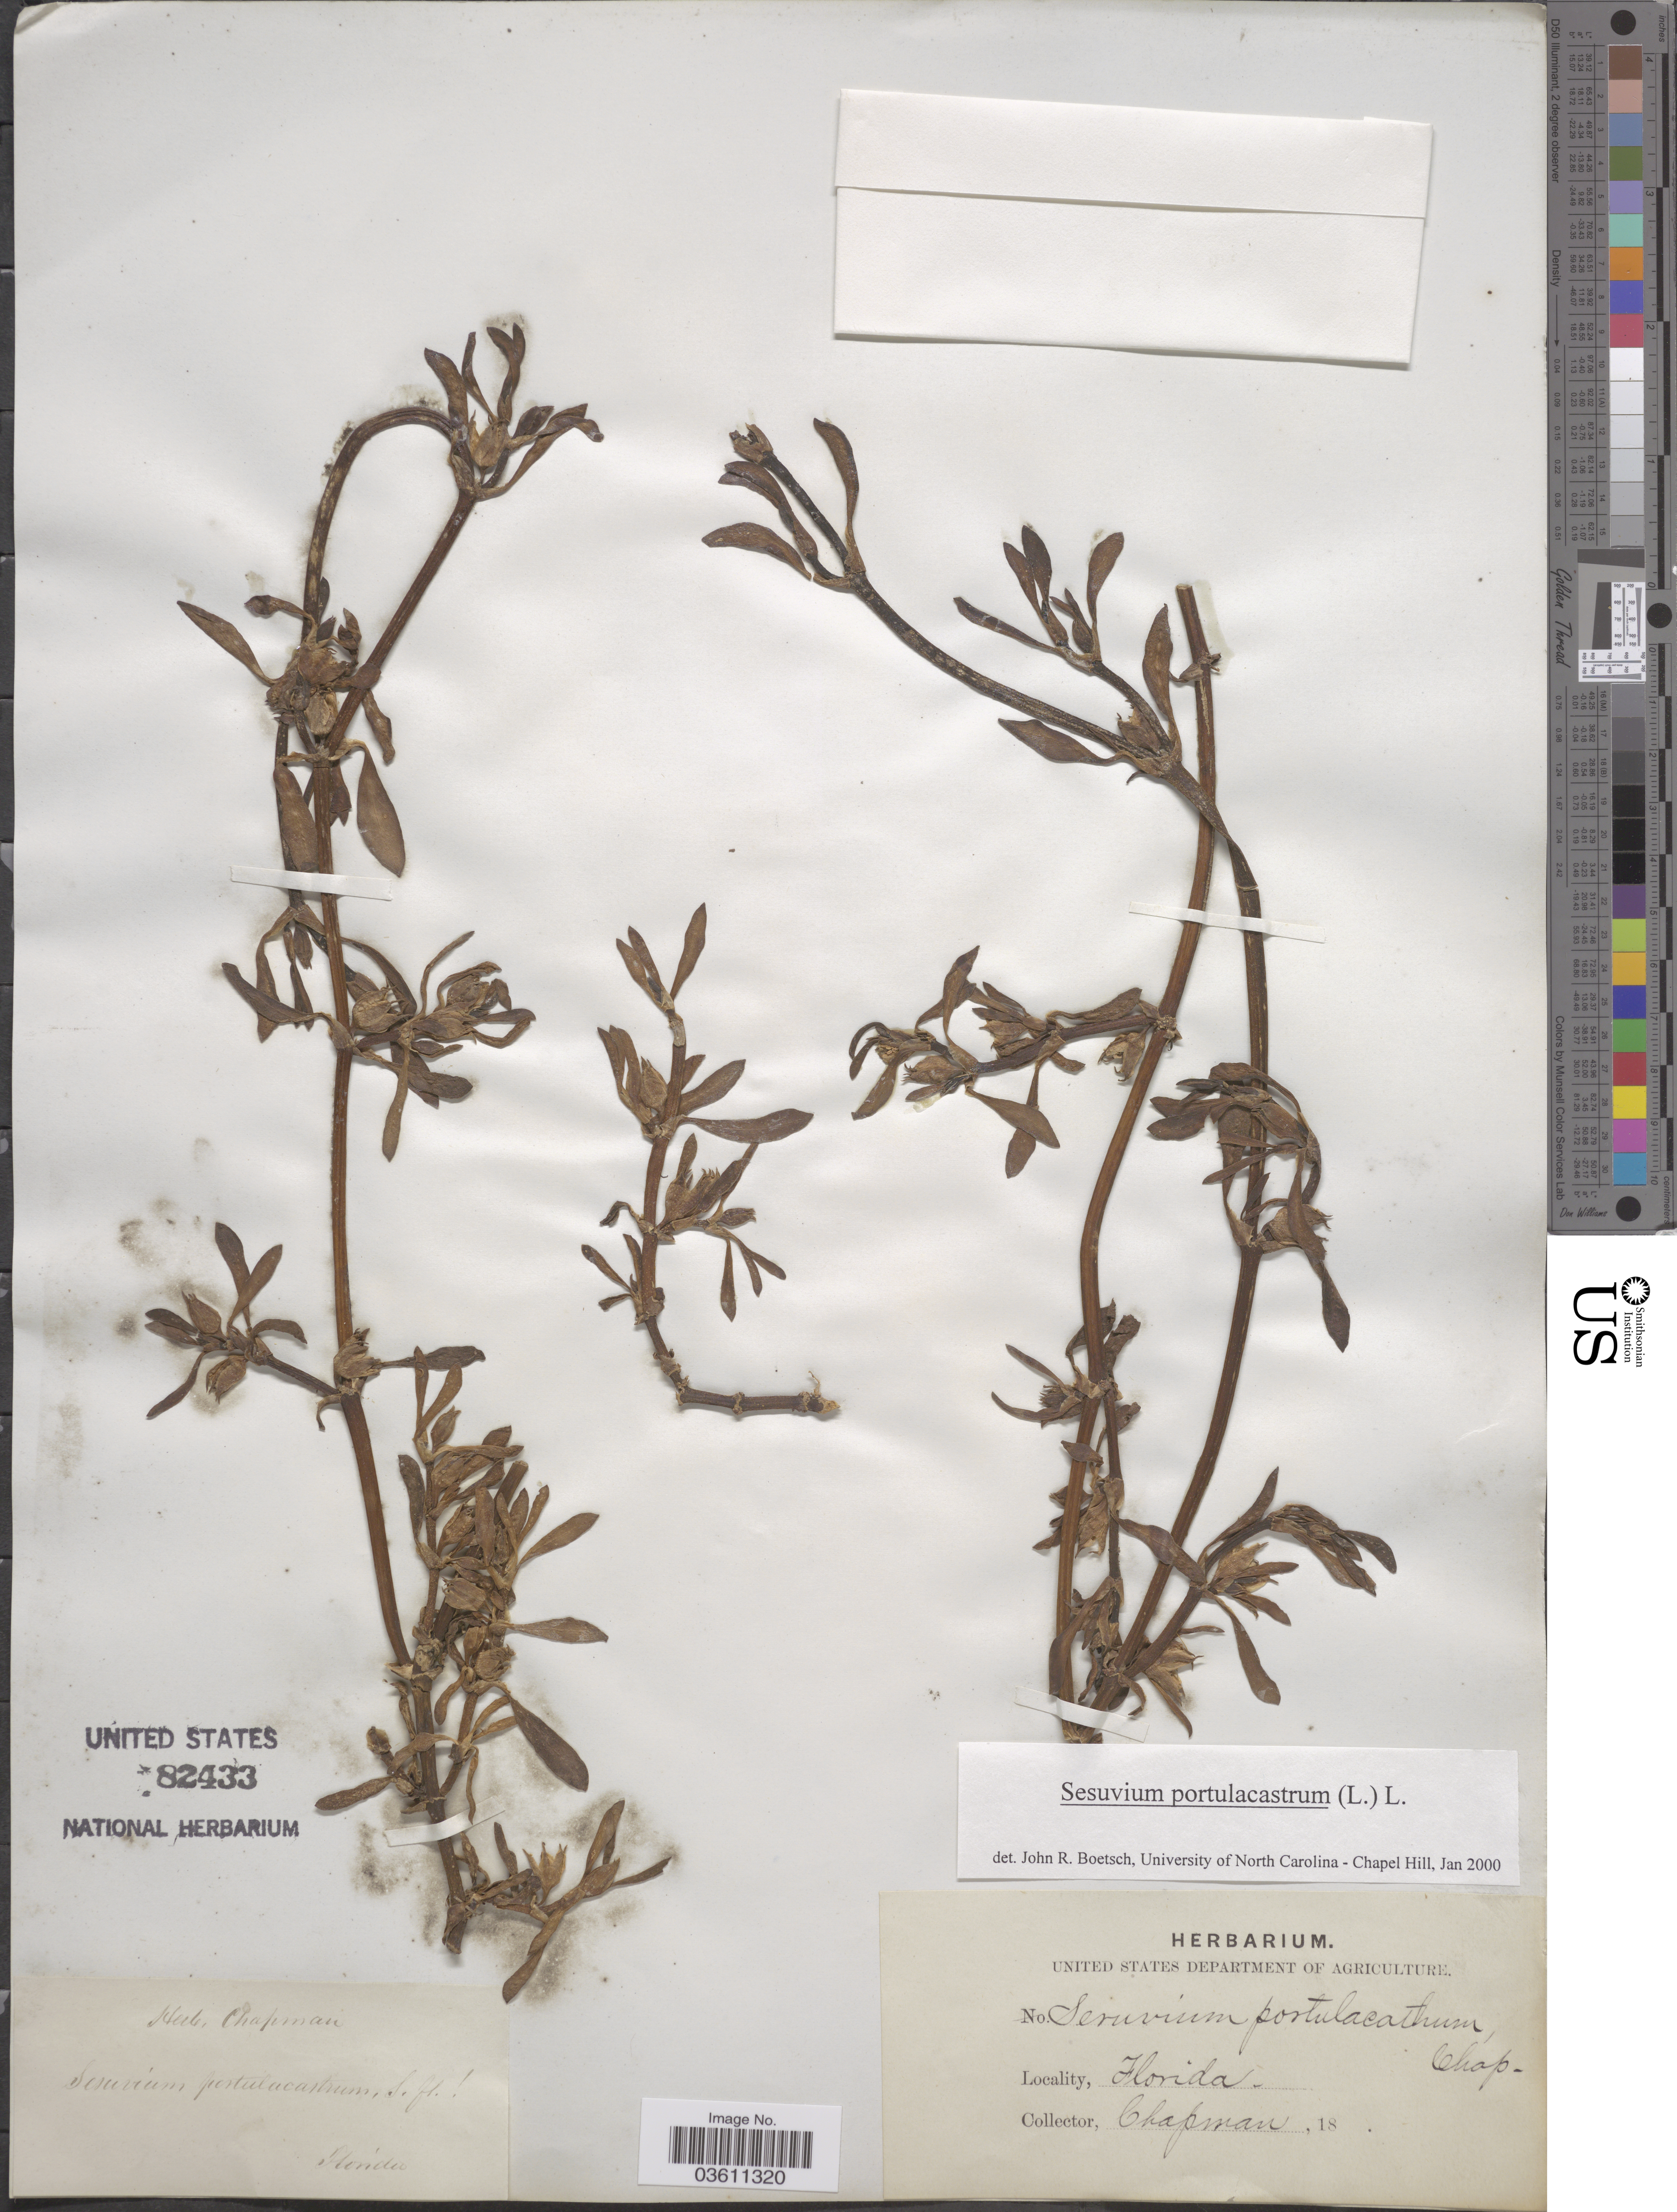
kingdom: Plantae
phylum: Tracheophyta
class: Magnoliopsida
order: Caryophyllales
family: Aizoaceae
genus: Sesuvium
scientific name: Sesuvium portulacastrum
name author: (L.) L.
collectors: A. Chapman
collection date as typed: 18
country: United States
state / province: Florida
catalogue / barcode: US 82433